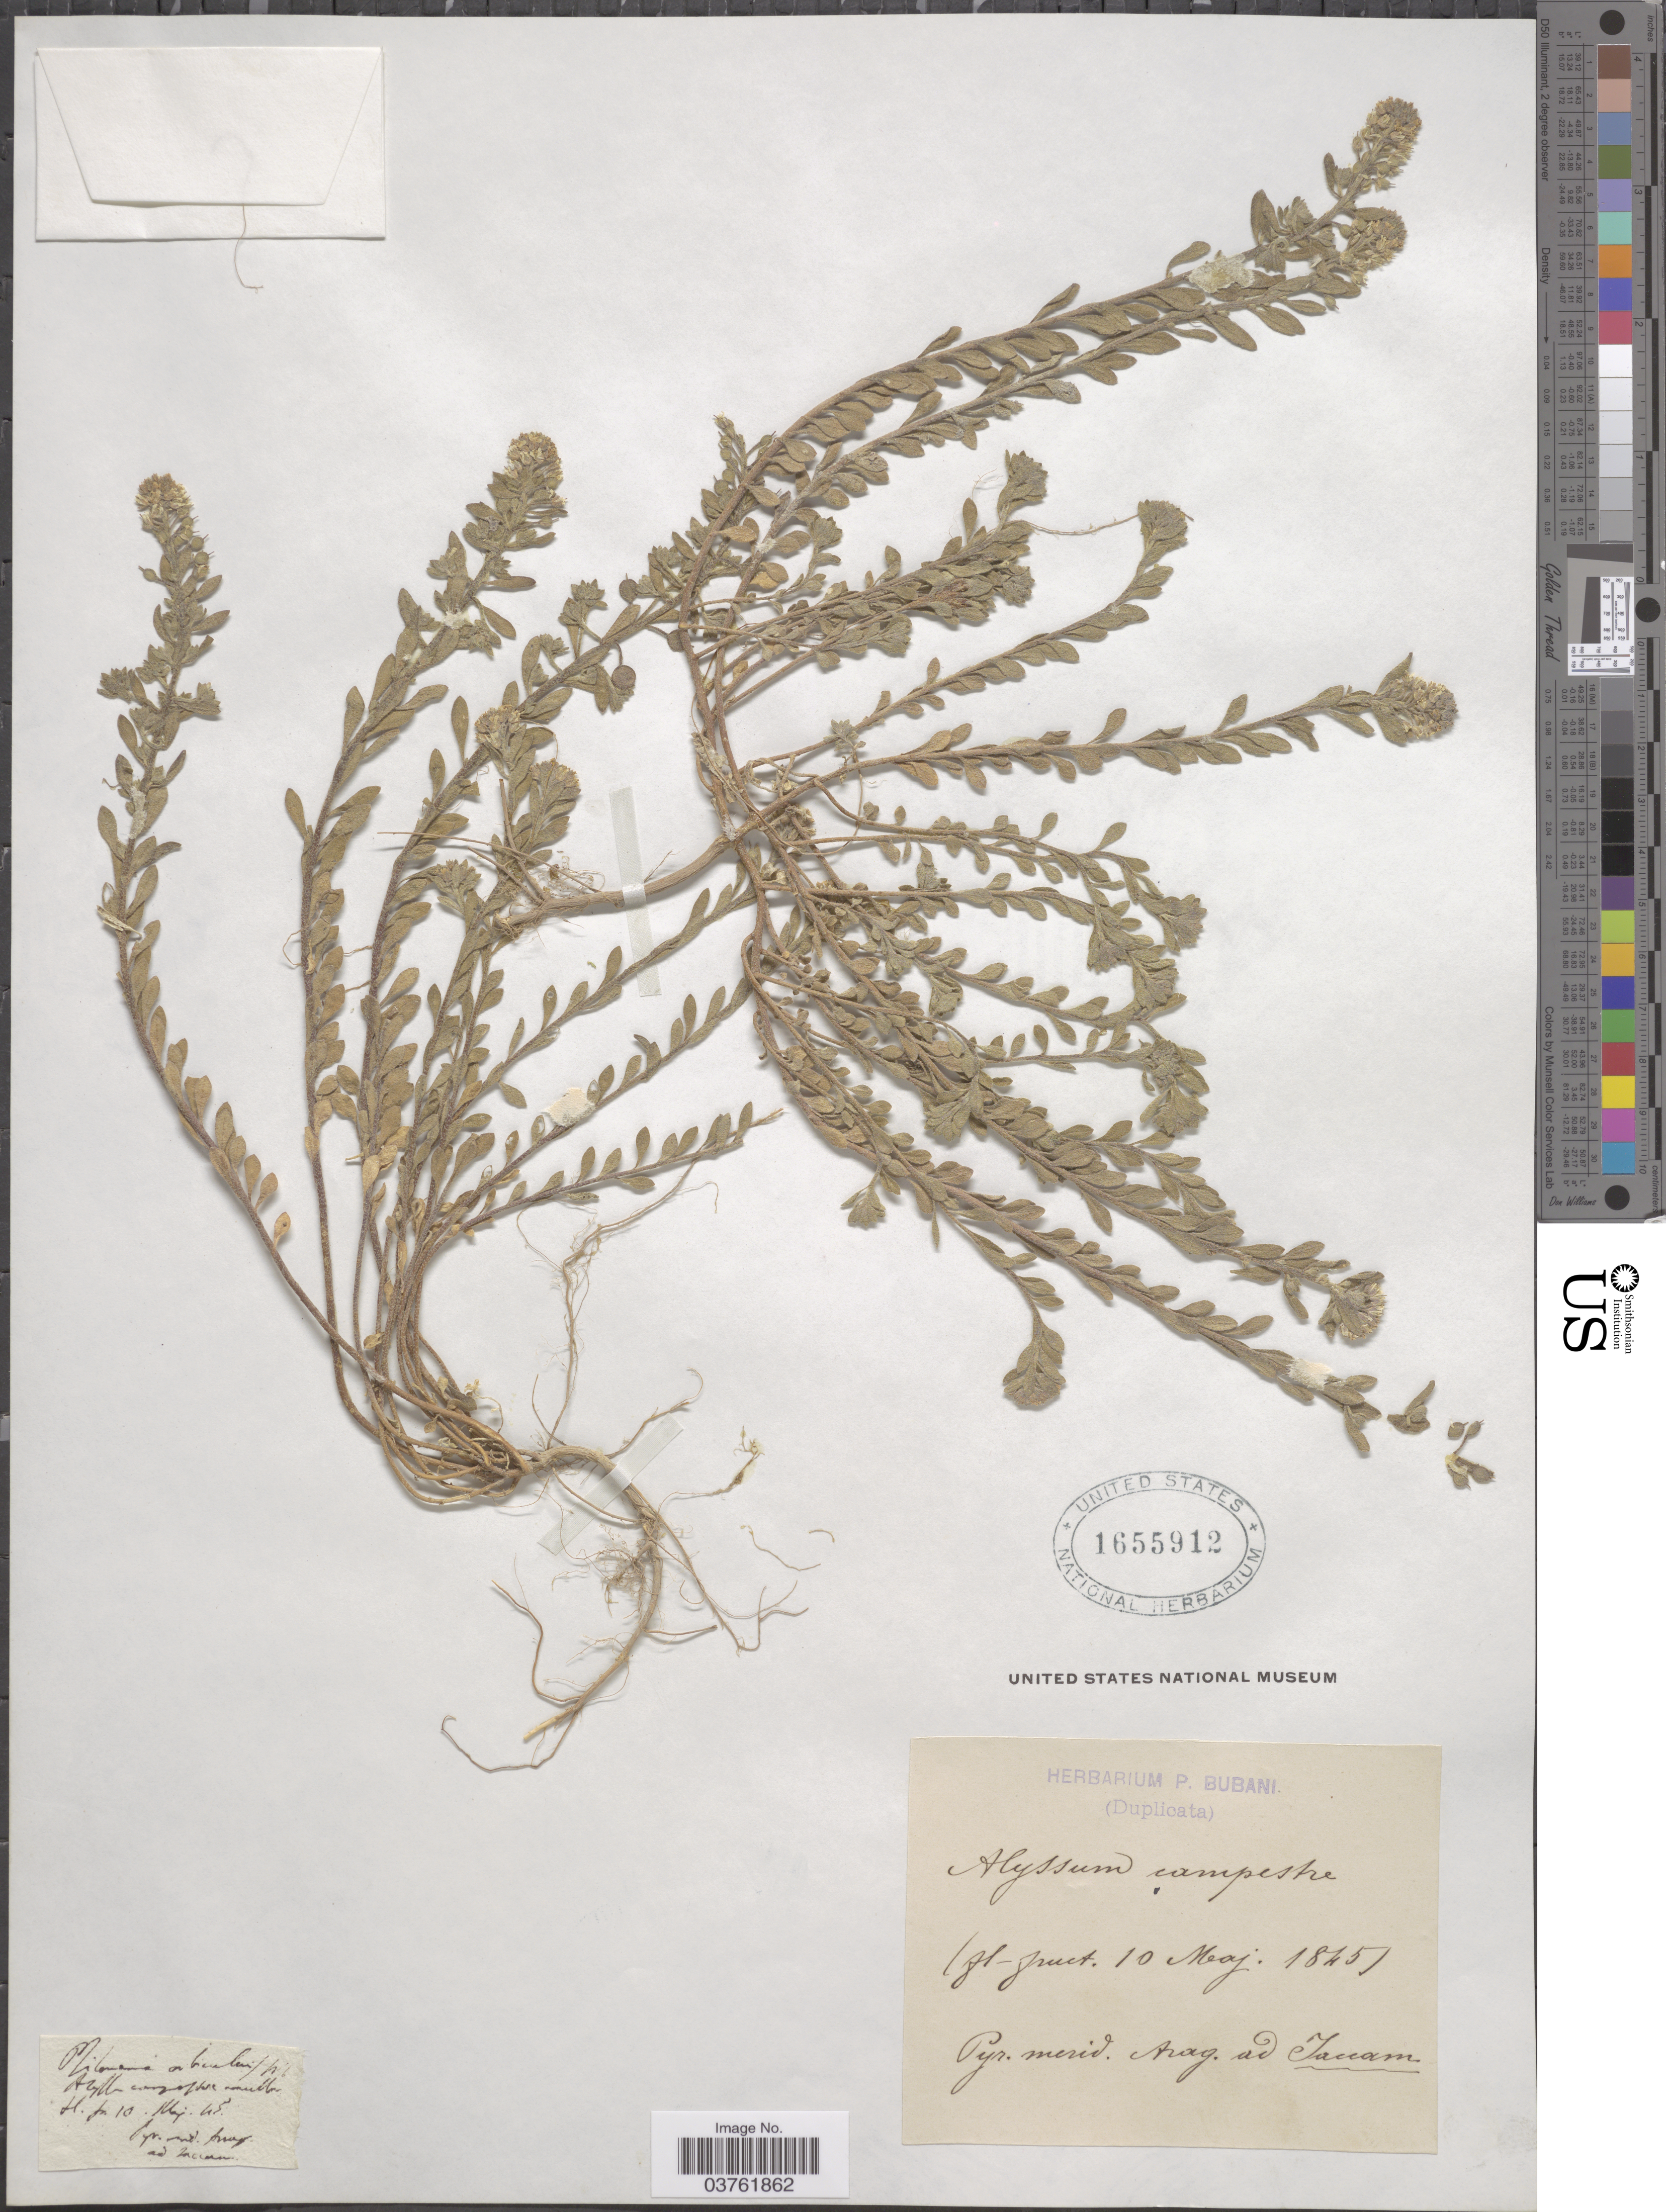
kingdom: Plantae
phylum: Tracheophyta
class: Magnoliopsida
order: Brassicales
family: Brassicaceae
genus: Alyssum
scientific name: Alyssum campestre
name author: (L.) L.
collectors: ex herb. P. Bubani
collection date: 1845-05-10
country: Spain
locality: Pyr. merid. Arag. ad Jaccam.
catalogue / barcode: US 1655912